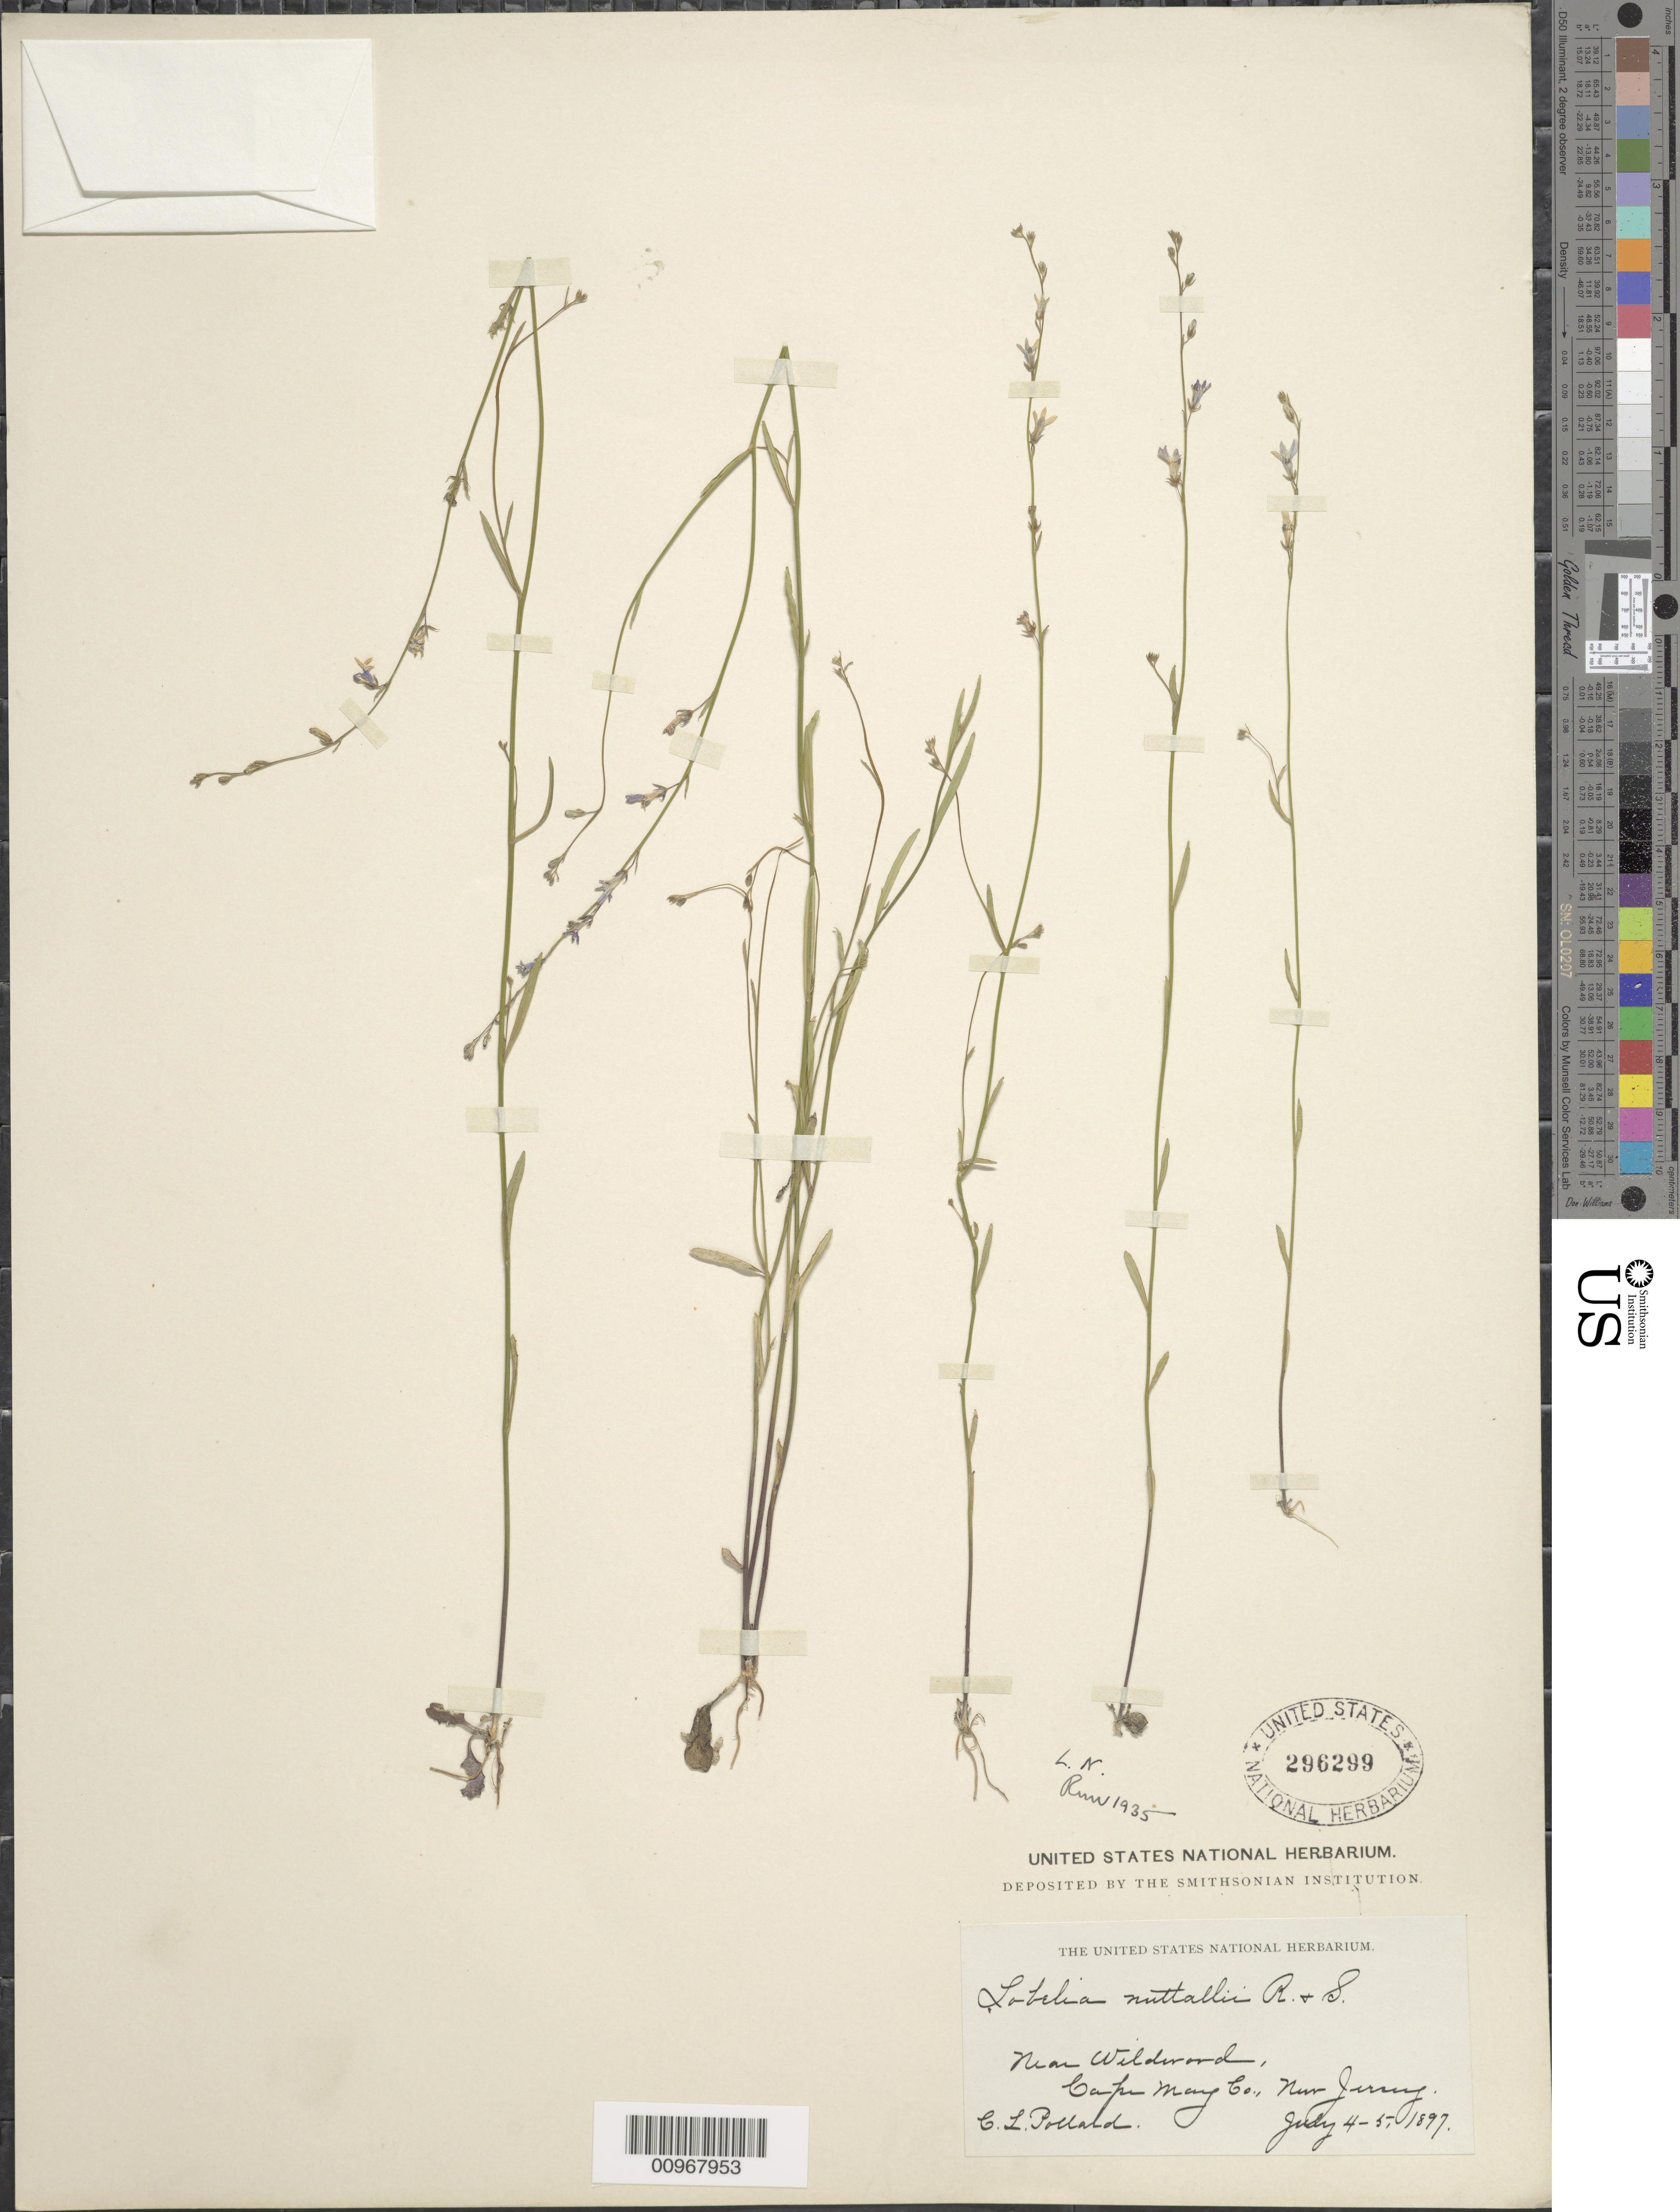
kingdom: Plantae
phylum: Tracheophyta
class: Magnoliopsida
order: Asterales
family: Campanulaceae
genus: Lobelia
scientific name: Lobelia nuttallii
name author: Schult.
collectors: C. L. Pollard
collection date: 1897-07-04/1897-07-05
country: United States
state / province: New Jersey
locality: Near Wildword, Cape May Co.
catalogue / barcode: US 296299